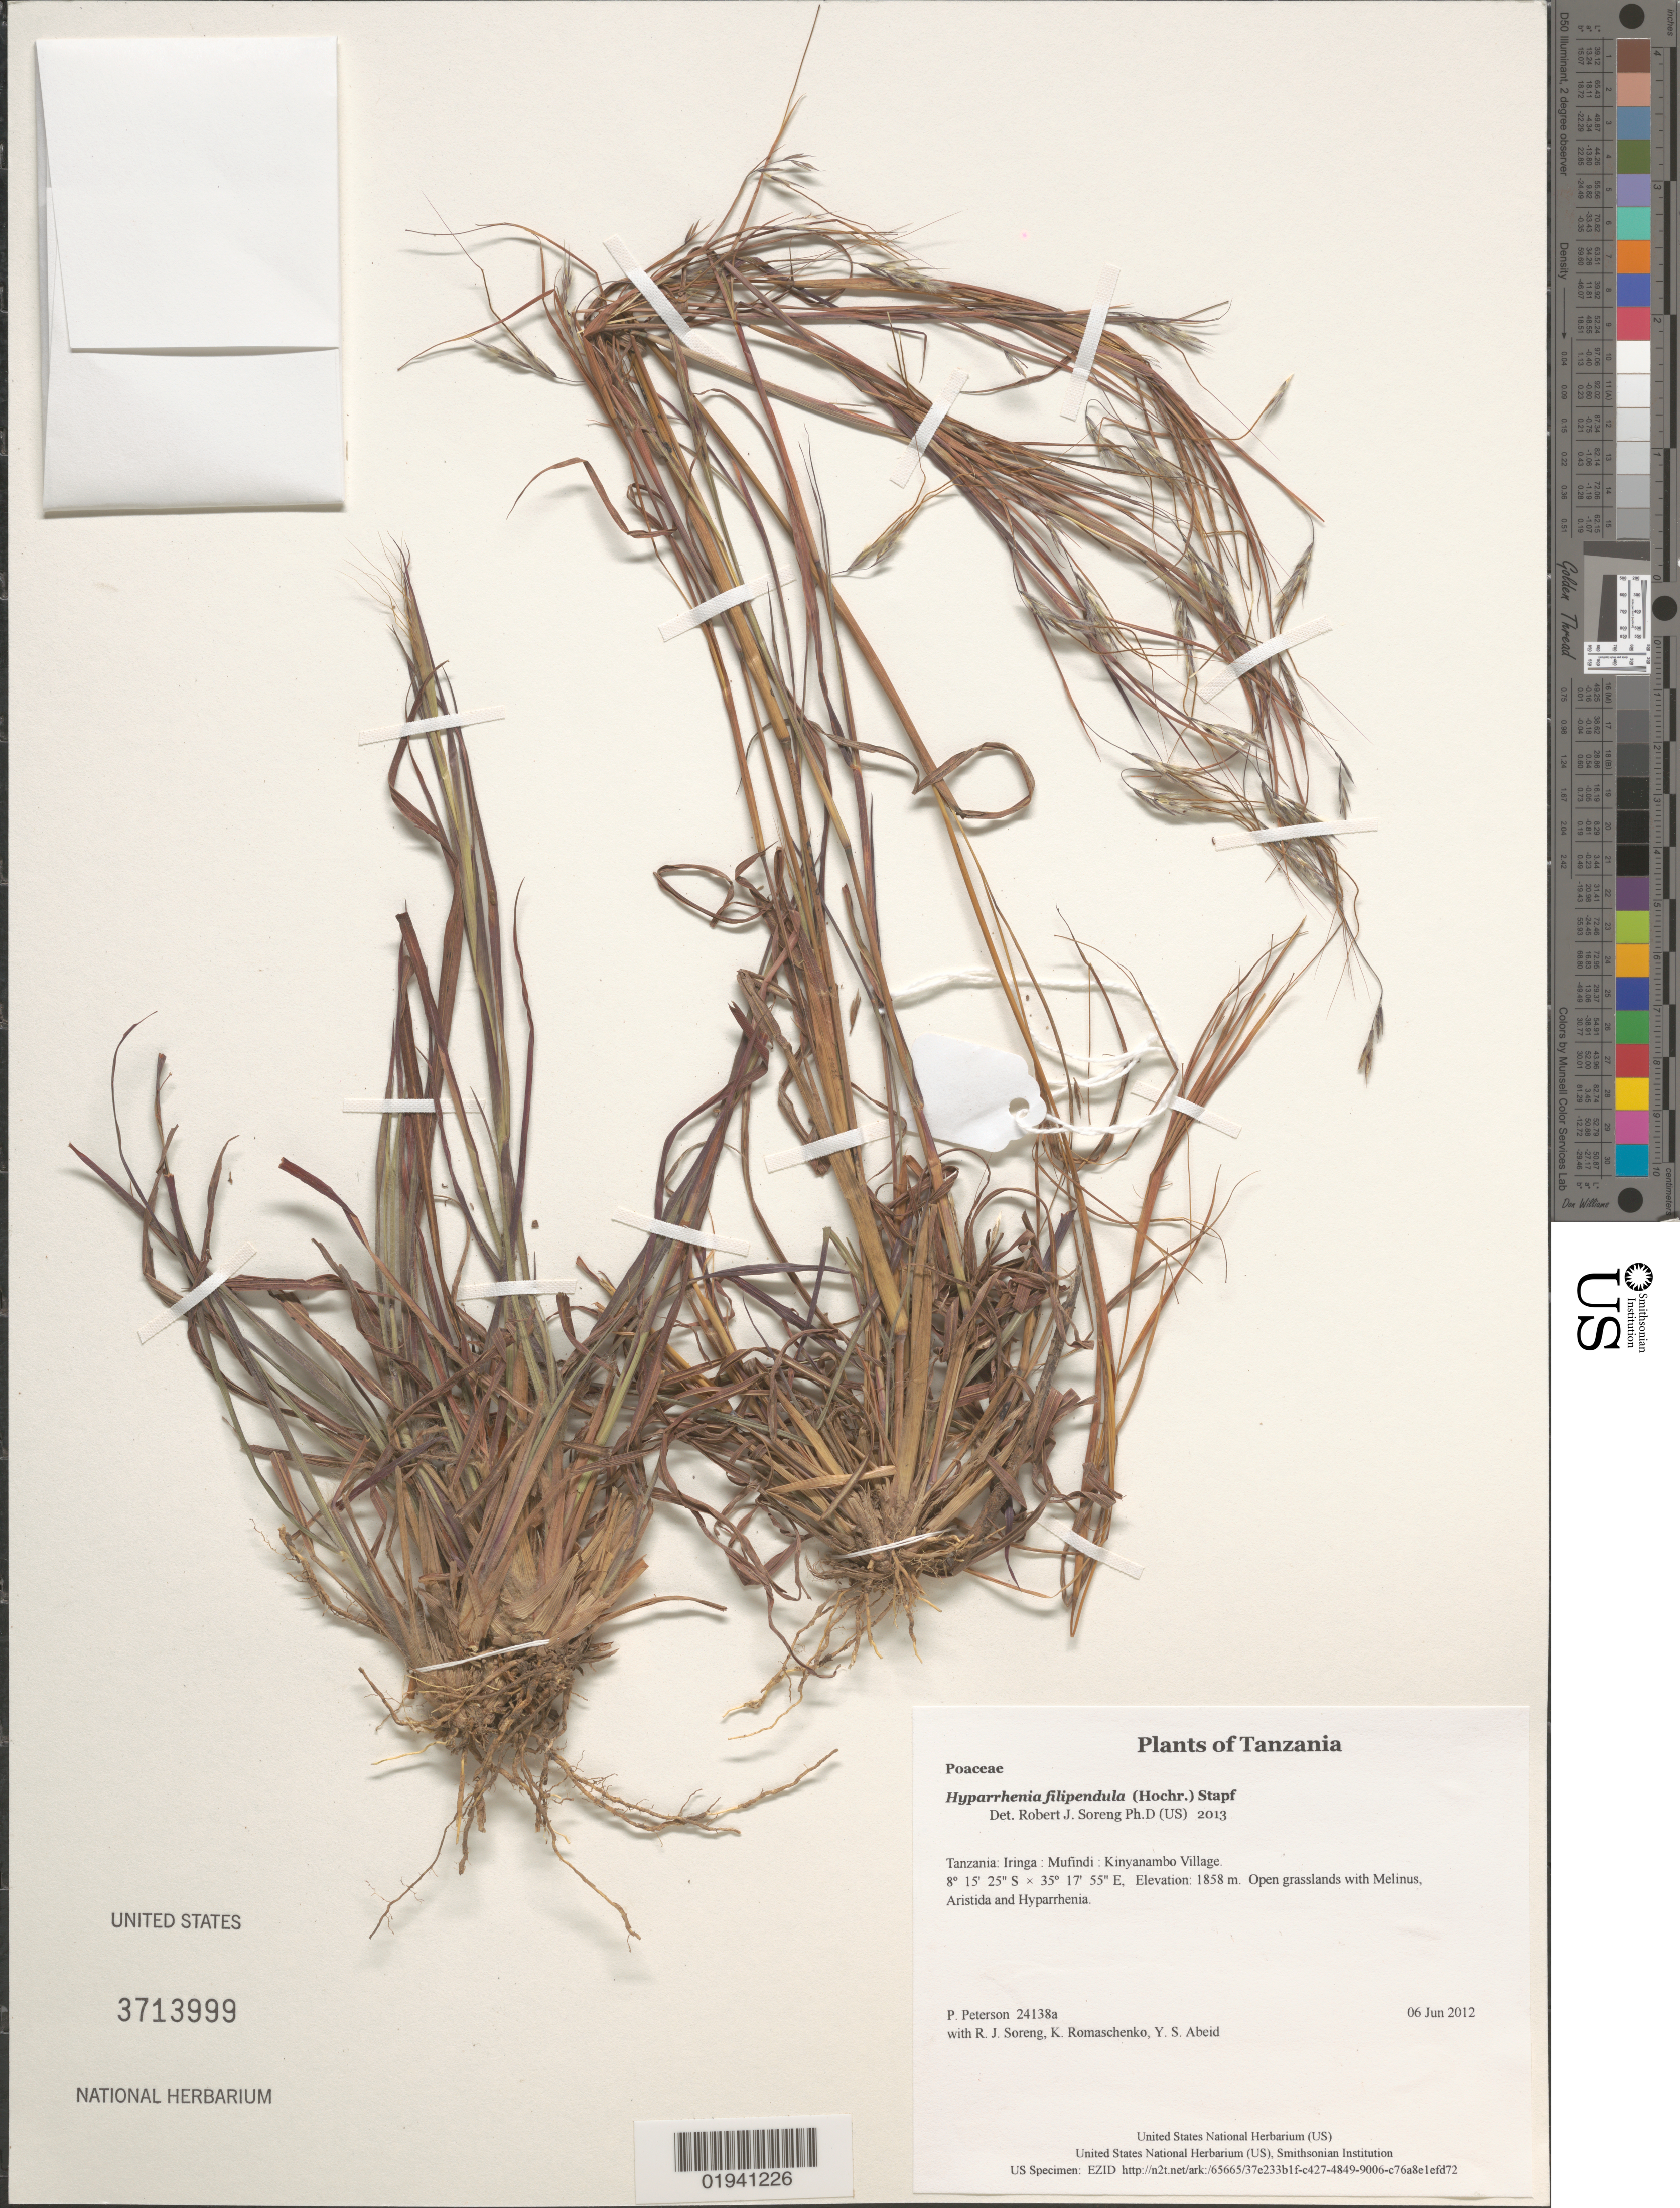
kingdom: Plantae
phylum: Tracheophyta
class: Liliopsida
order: Poales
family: Poaceae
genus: Hyparrhenia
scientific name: Hyparrhenia filipendula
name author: (Hochr.) Stapf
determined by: Soreng, Robert J., Research Associate (BOT), Smithsonian Institution - National Museum of Natural History (UNITED STATES)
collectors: P. M. Peterson, R. J. Soreng, K. Romaschenko & Y. Abeid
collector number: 24138a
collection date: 2012-06-06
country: Tanzania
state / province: Iringa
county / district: Mufindi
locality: Kinyanambo Village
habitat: Open grasslands with Melinus, Aristida and Hyparrhenia.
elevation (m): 1858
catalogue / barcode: US 3713999